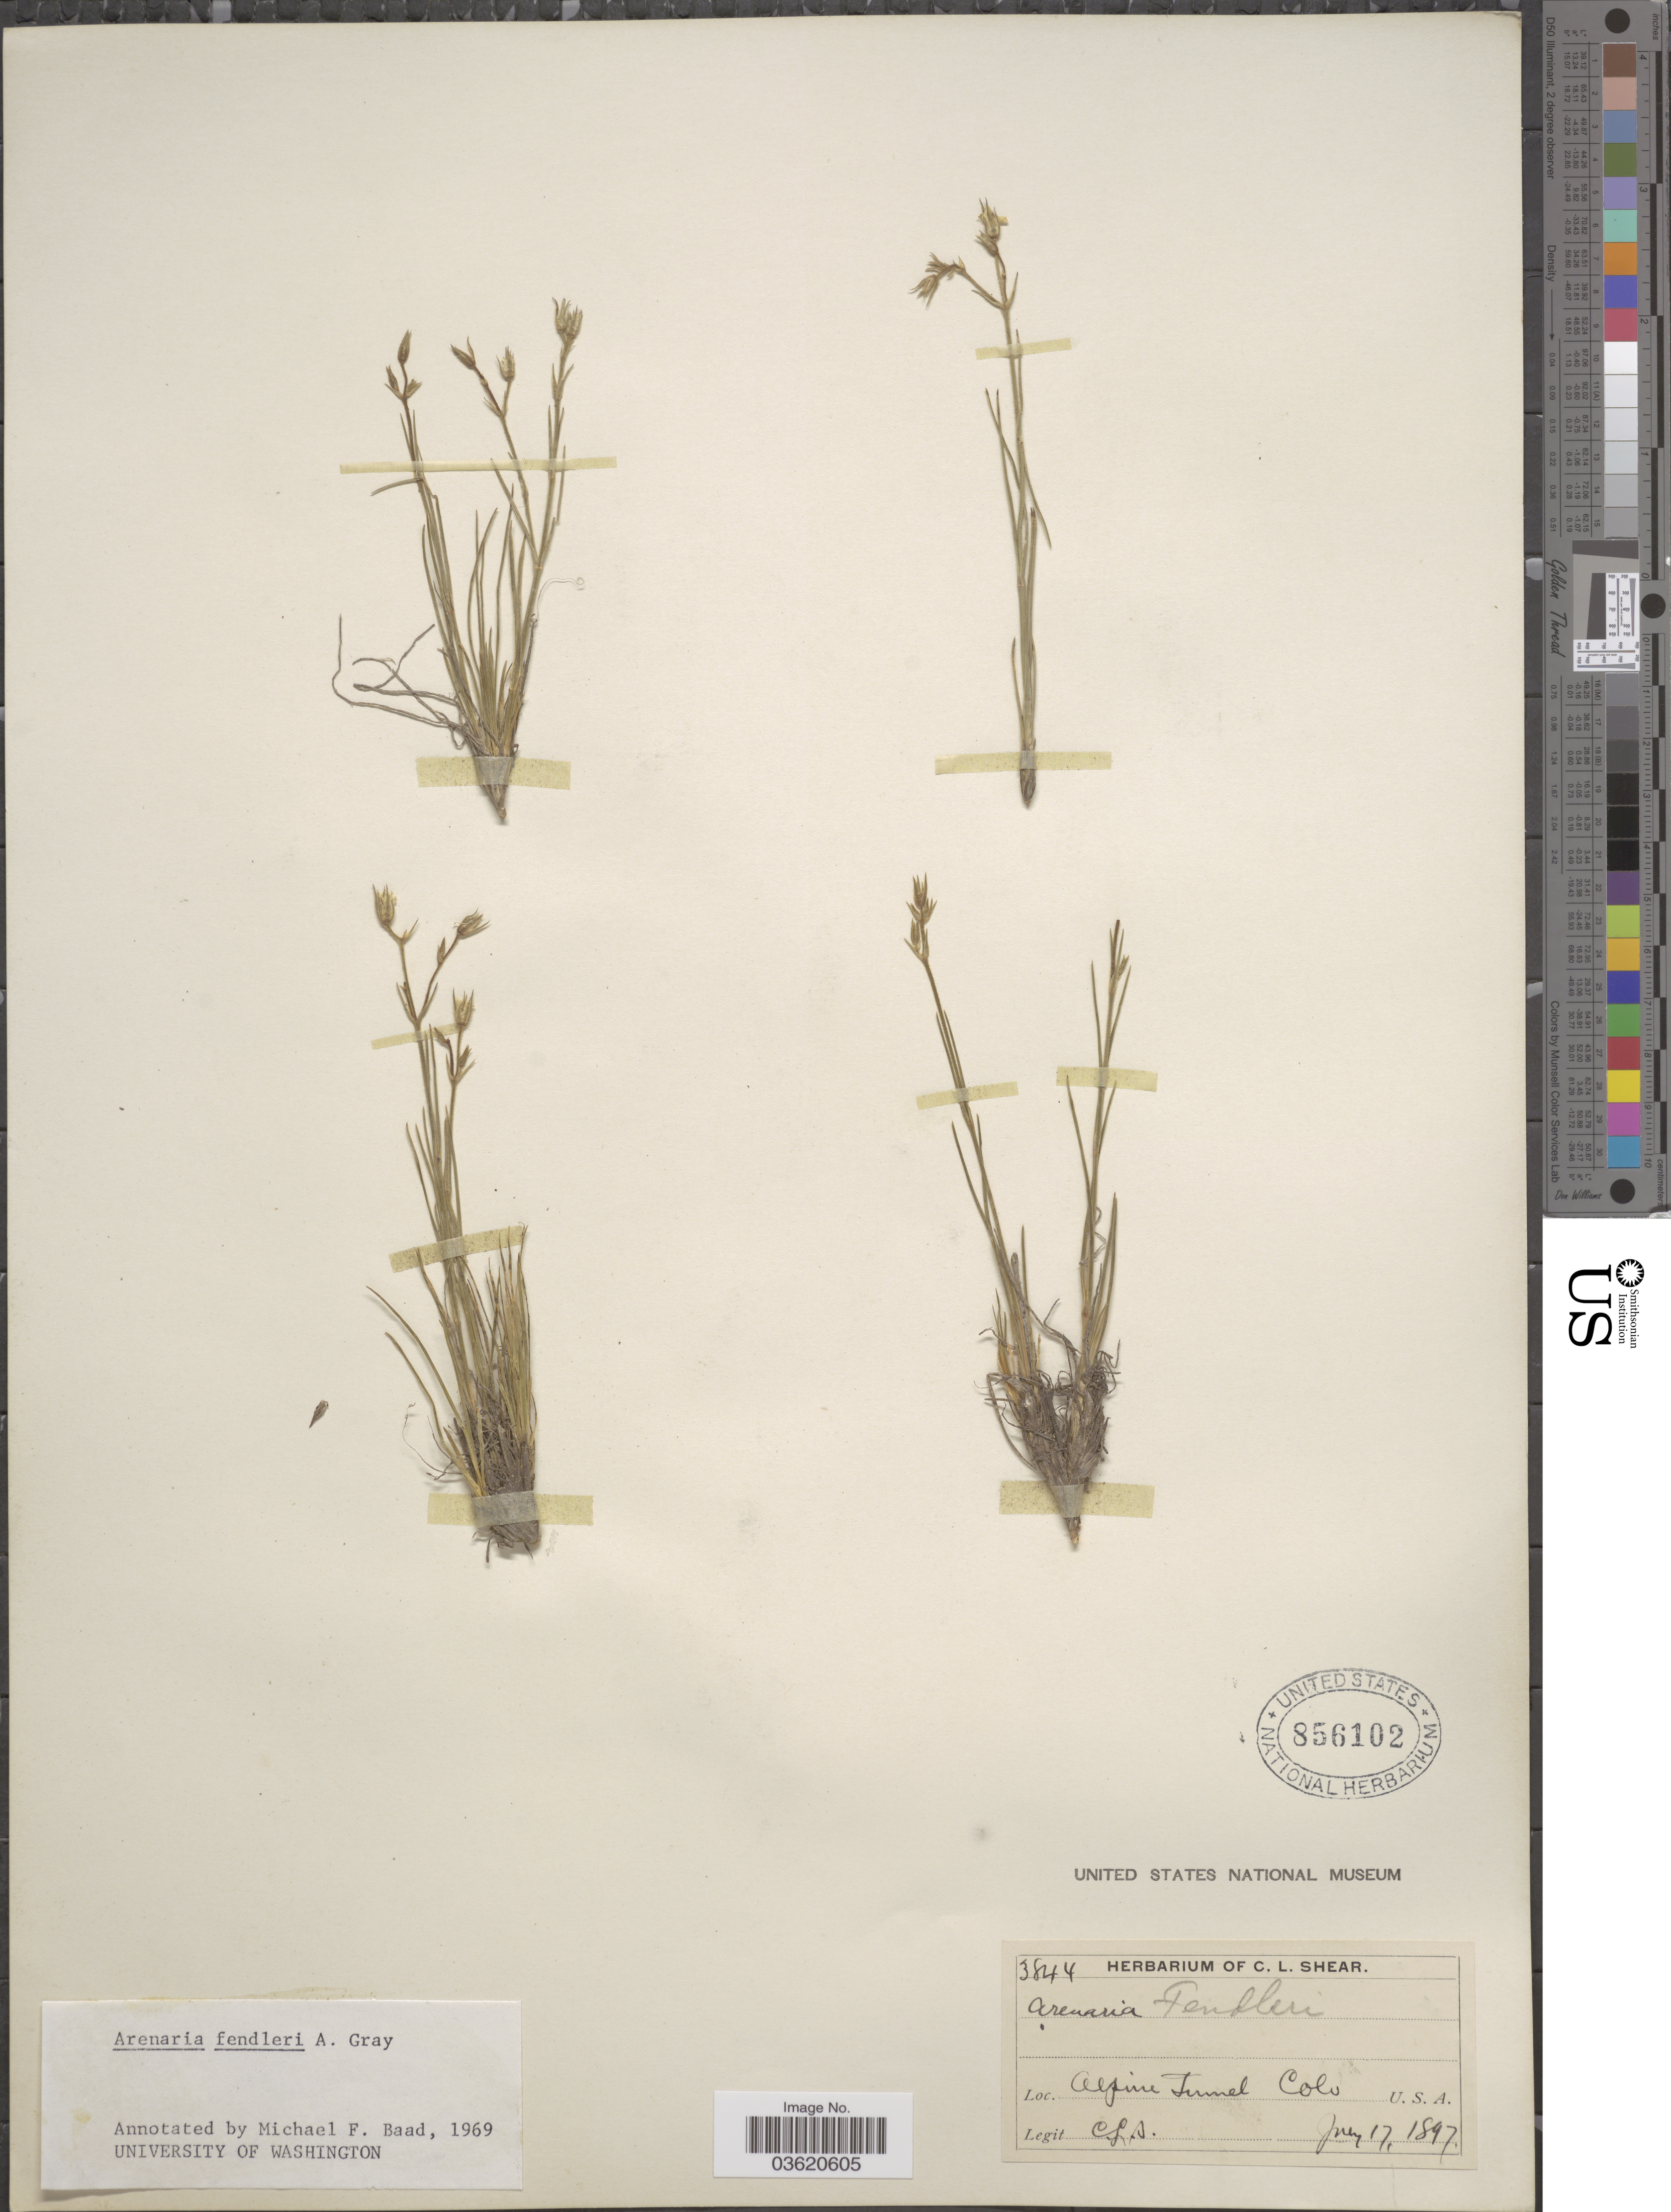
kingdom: Plantae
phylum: Tracheophyta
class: Magnoliopsida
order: Caryophyllales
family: Caryophyllaceae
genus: Eremogone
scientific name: Eremogone fendleri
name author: (A. Gray) Ikonn.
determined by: U.S. National Herbarium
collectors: C. L. Shear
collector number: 3844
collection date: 1897-07-17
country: United States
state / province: Colorado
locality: Alpine Tunnel.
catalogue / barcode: US 856102